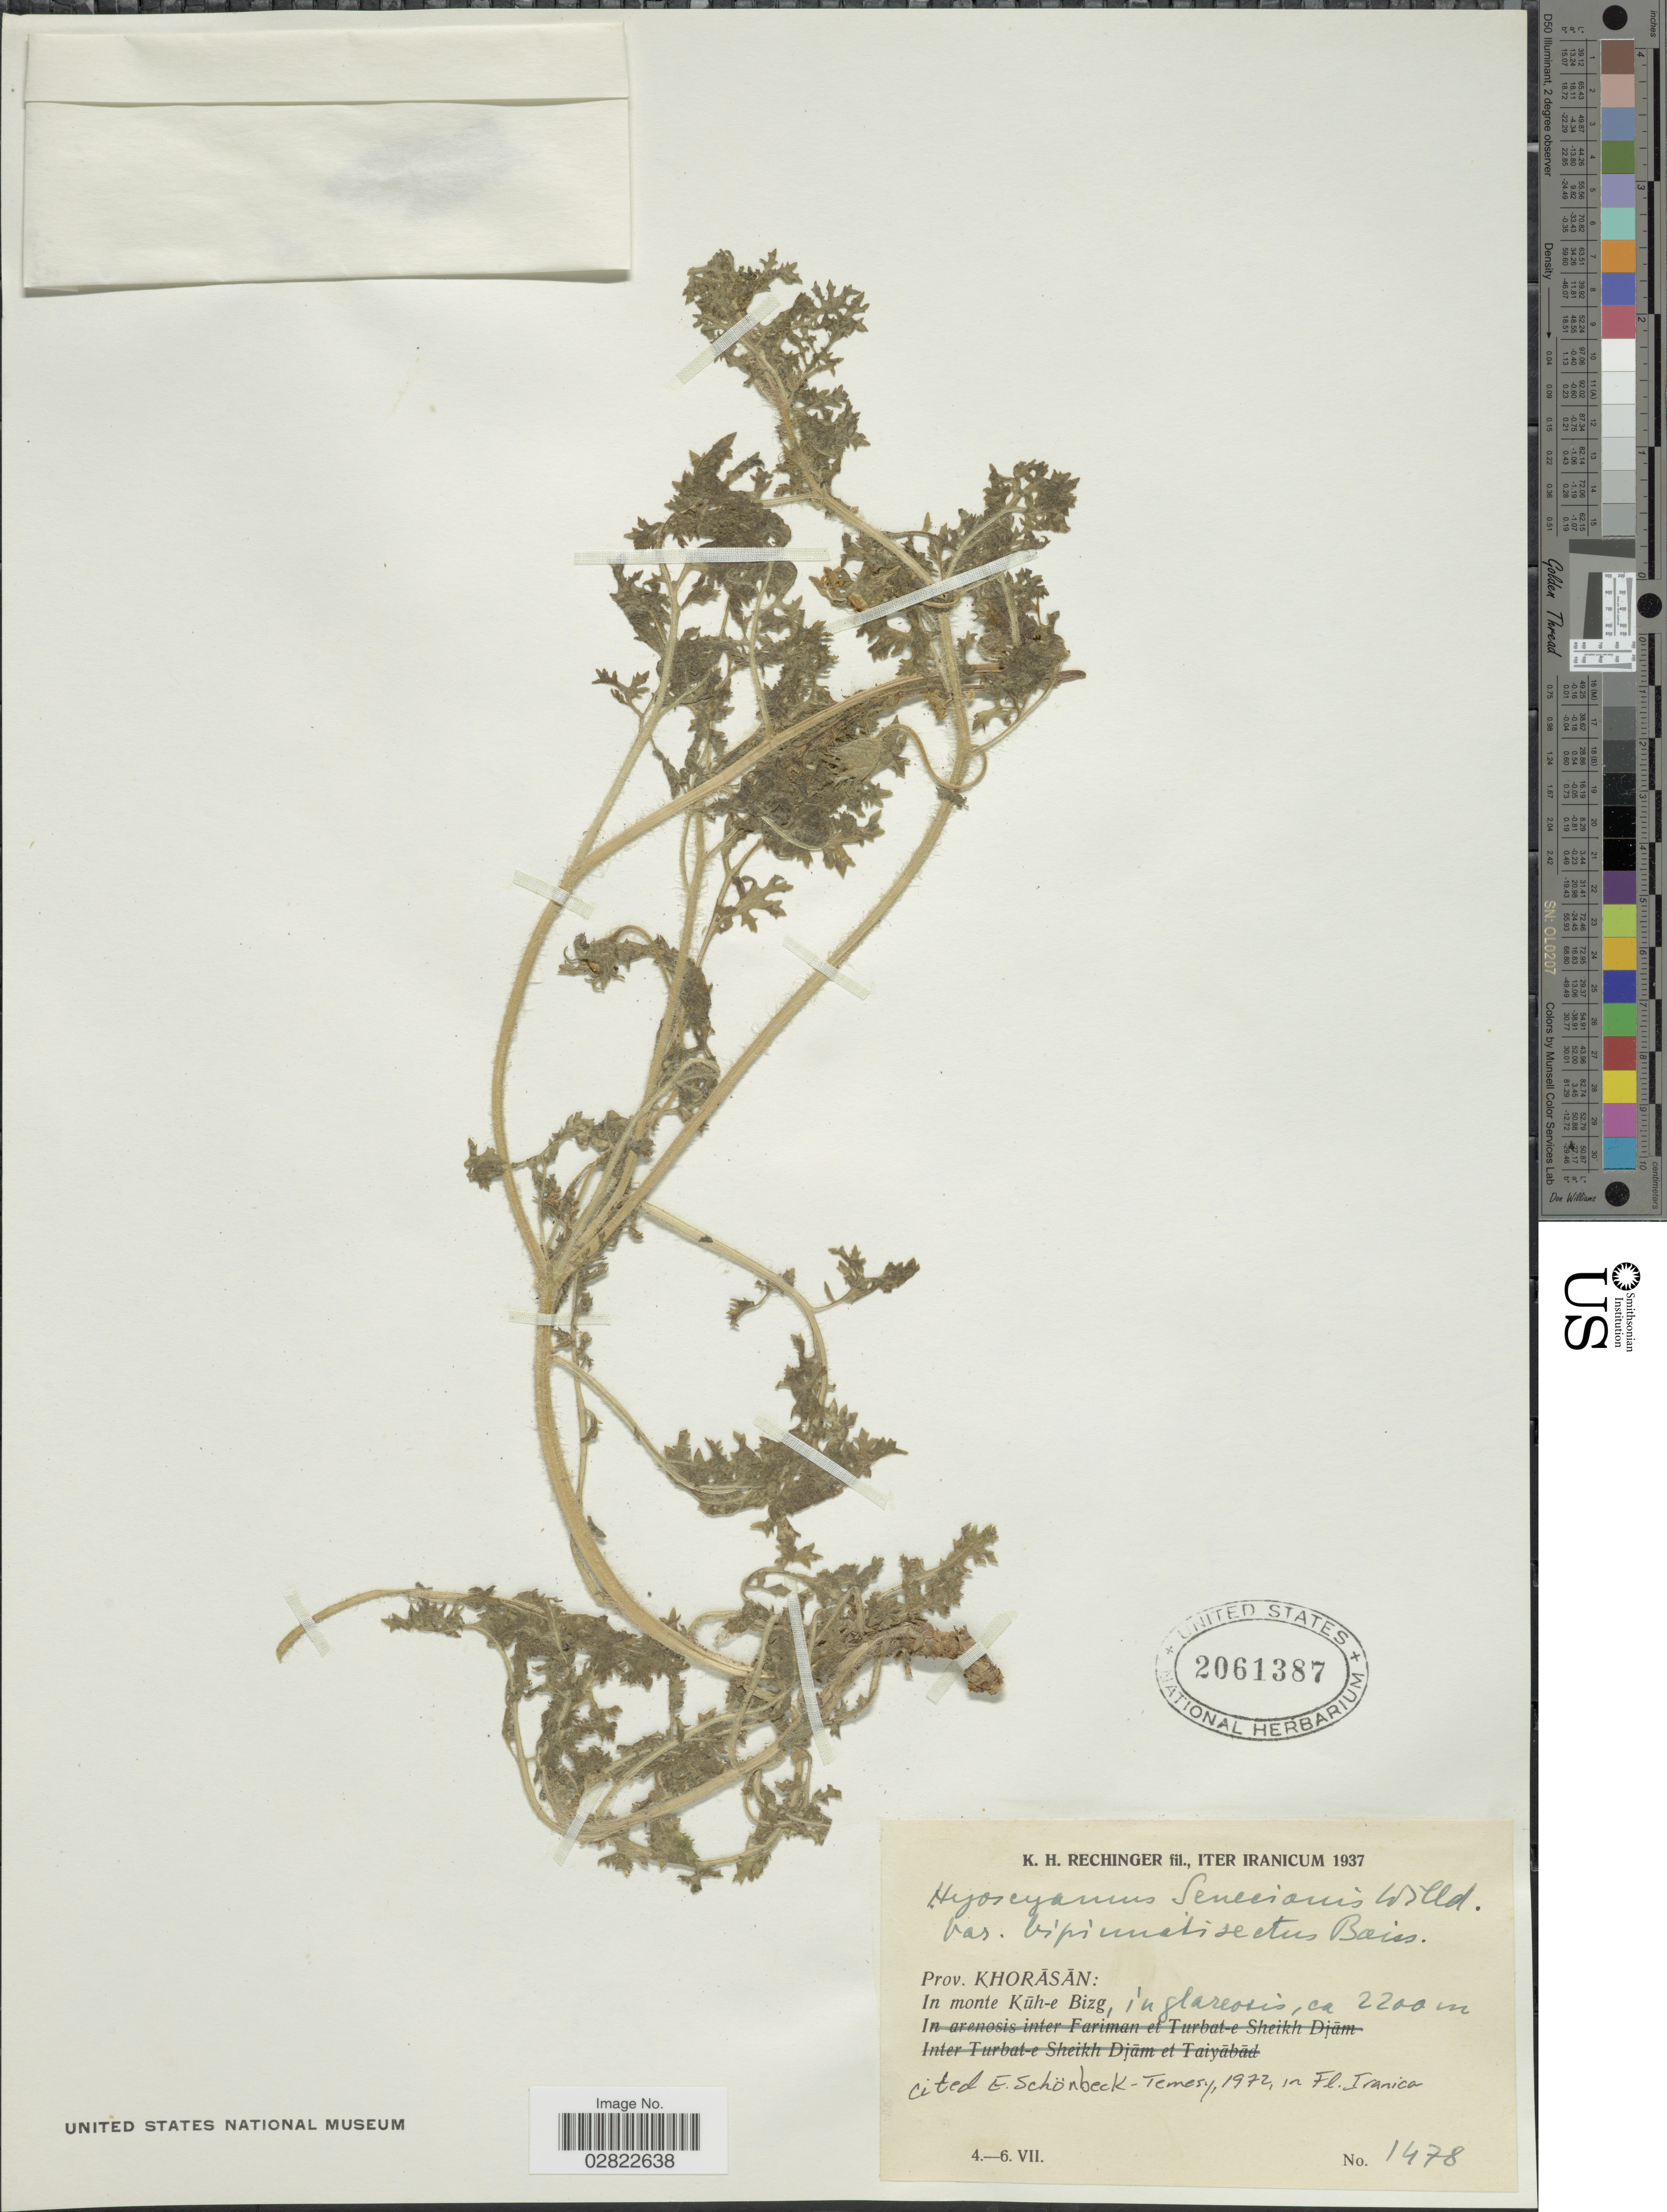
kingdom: Plantae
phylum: Tracheophyta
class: Magnoliopsida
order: Solanales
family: Solanaceae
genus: Hyoscyamus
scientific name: Hyoscyamus senecionis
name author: Willd.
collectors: K. H. Rechinger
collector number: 1478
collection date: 1937-07-04/1937-07-06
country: Iran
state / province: Khorasan [obsolete]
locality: Prov. Khorasan, In monte Küh-e Bizg, in glareosis.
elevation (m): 2200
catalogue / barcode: US 2061387